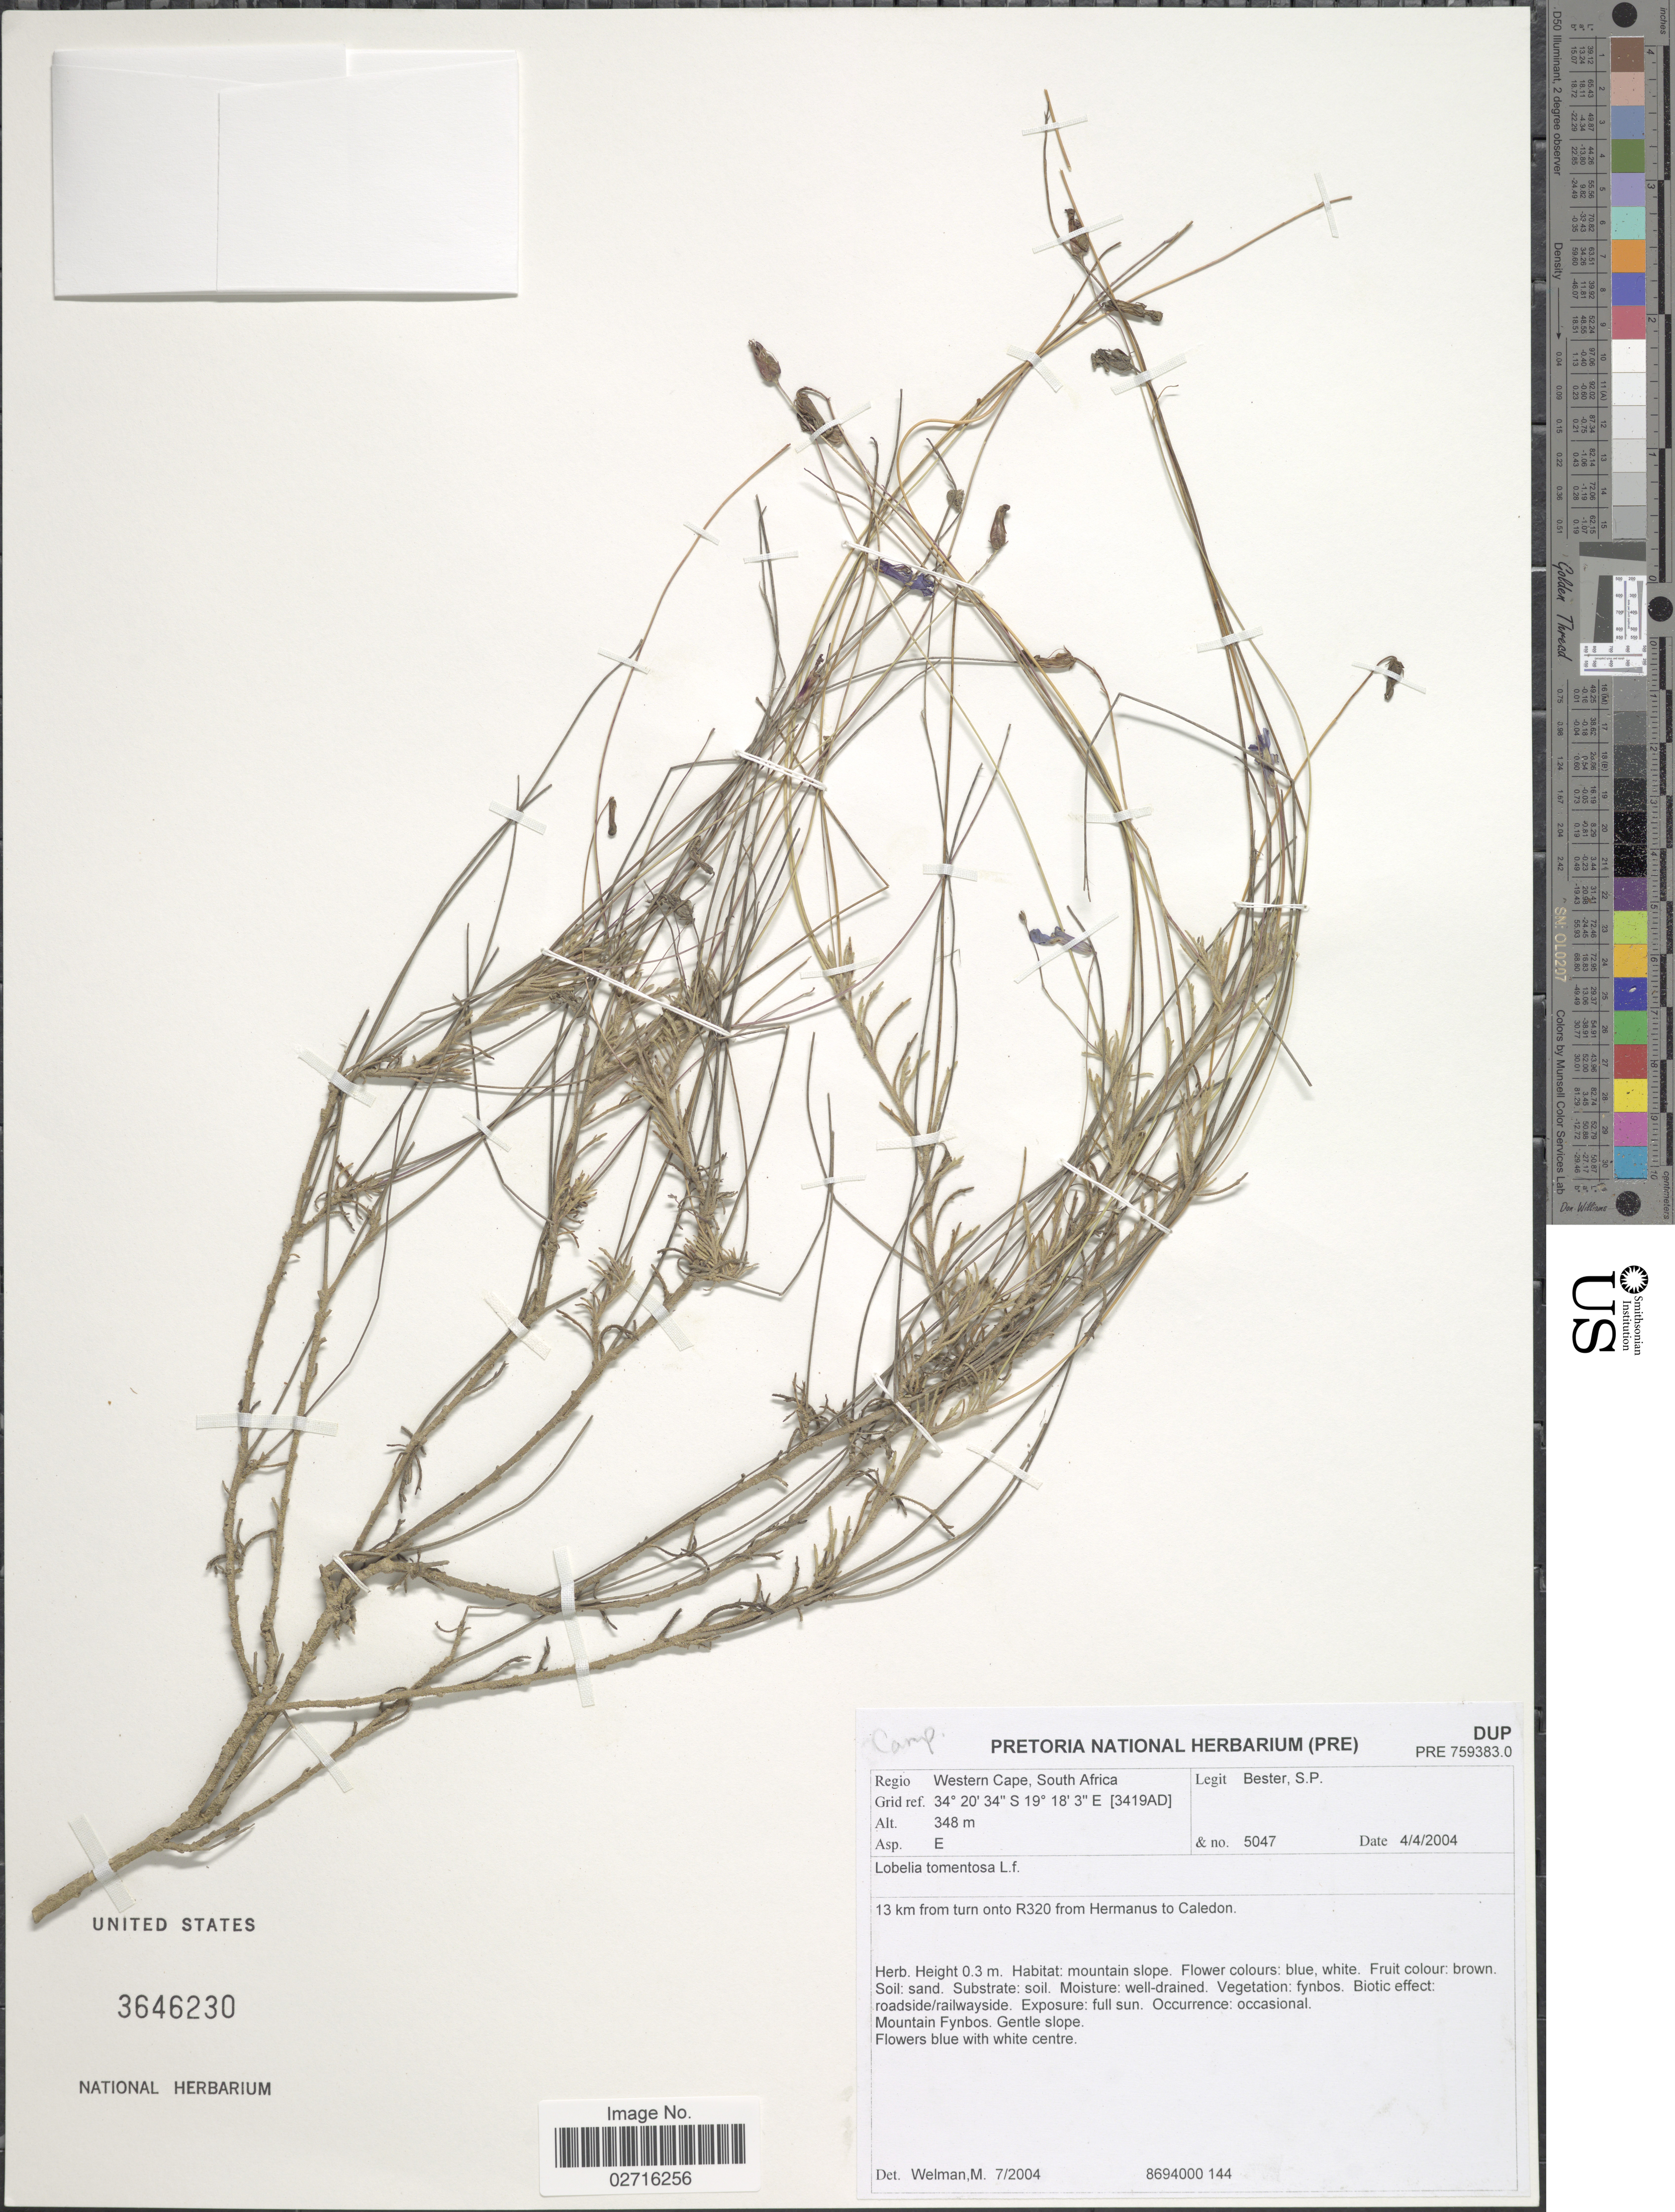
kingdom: Plantae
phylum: Tracheophyta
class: Magnoliopsida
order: Asterales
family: Campanulaceae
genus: Lobelia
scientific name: Lobelia tomentosa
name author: L. f.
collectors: S. Bester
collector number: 5047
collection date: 2004-04-04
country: South Africa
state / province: Western Cape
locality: Regio Western Cape, 13 km from turn onto R320 from Hermanus to Caledon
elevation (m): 348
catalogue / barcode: US 3646230